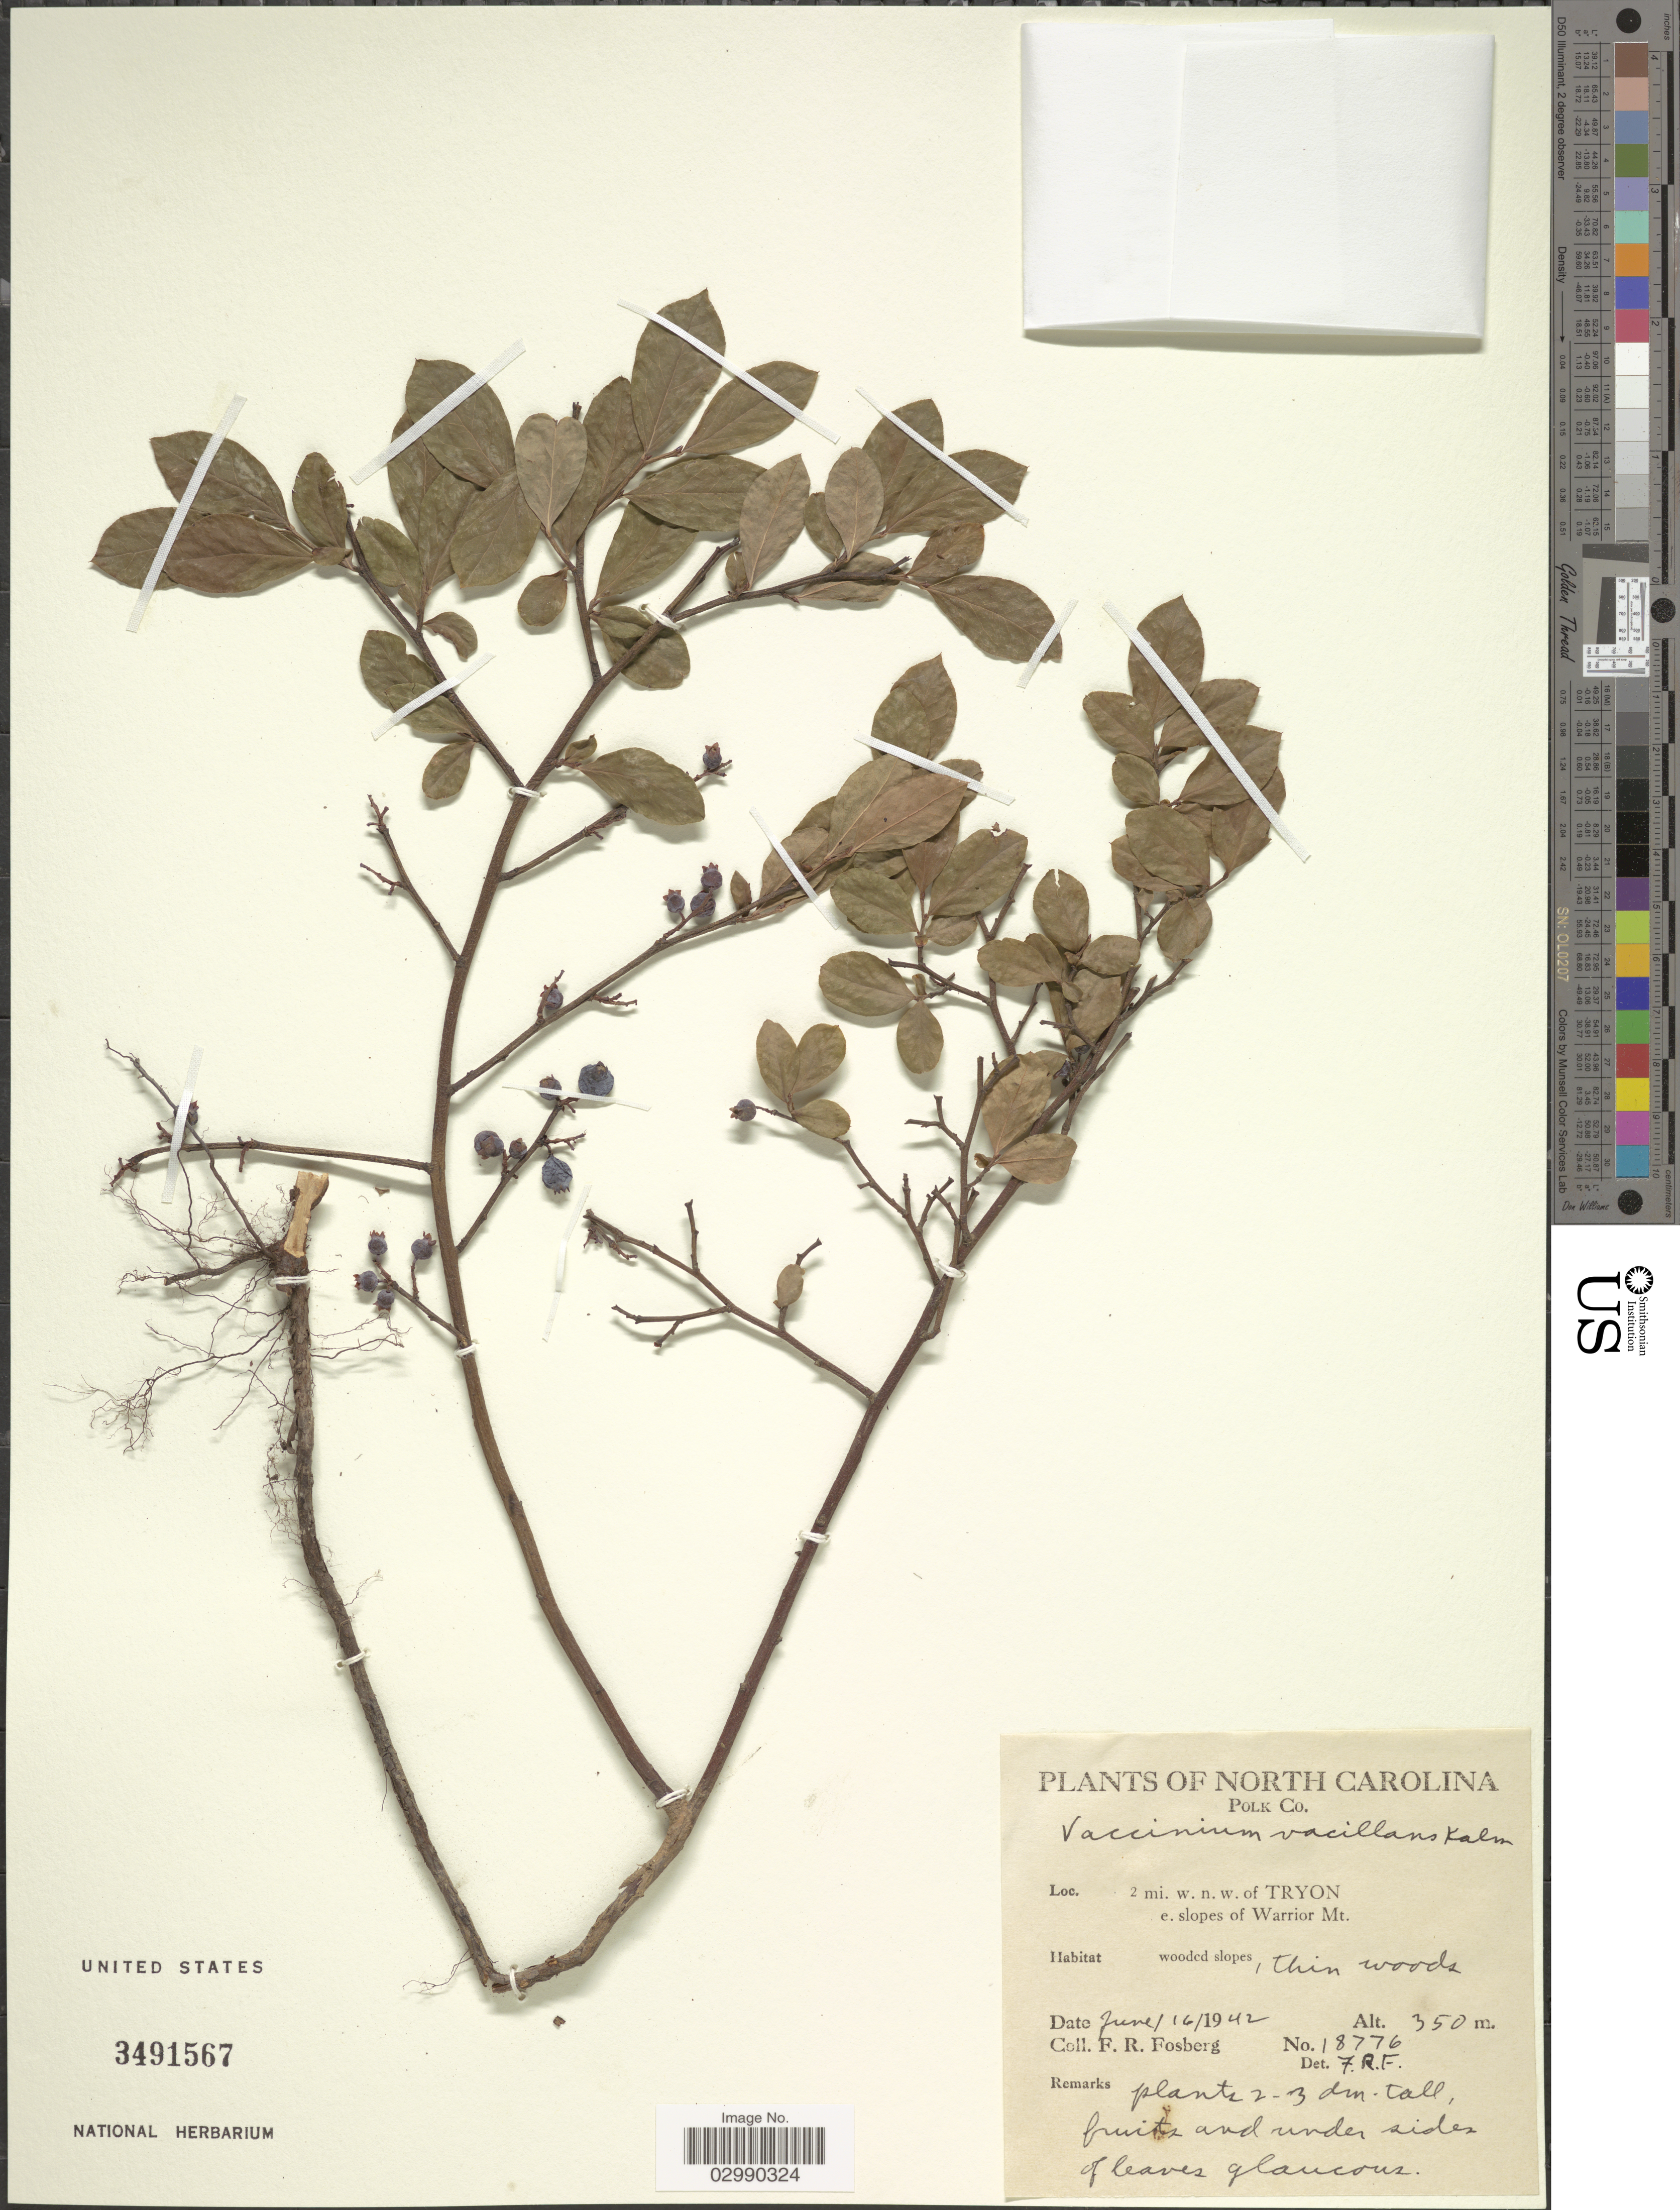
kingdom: Plantae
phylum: Tracheophyta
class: Magnoliopsida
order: Ericales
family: Ericaceae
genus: Vaccinium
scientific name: Vaccinium vacillans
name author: Kalm ex Torr.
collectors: F. R. Fosberg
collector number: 18776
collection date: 1942-06-16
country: United States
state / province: North Carolina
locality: Polk Co., 2 mi. w.n.w. of Tyron e. slopes of Warrior Mt.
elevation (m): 350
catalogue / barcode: US 3491567